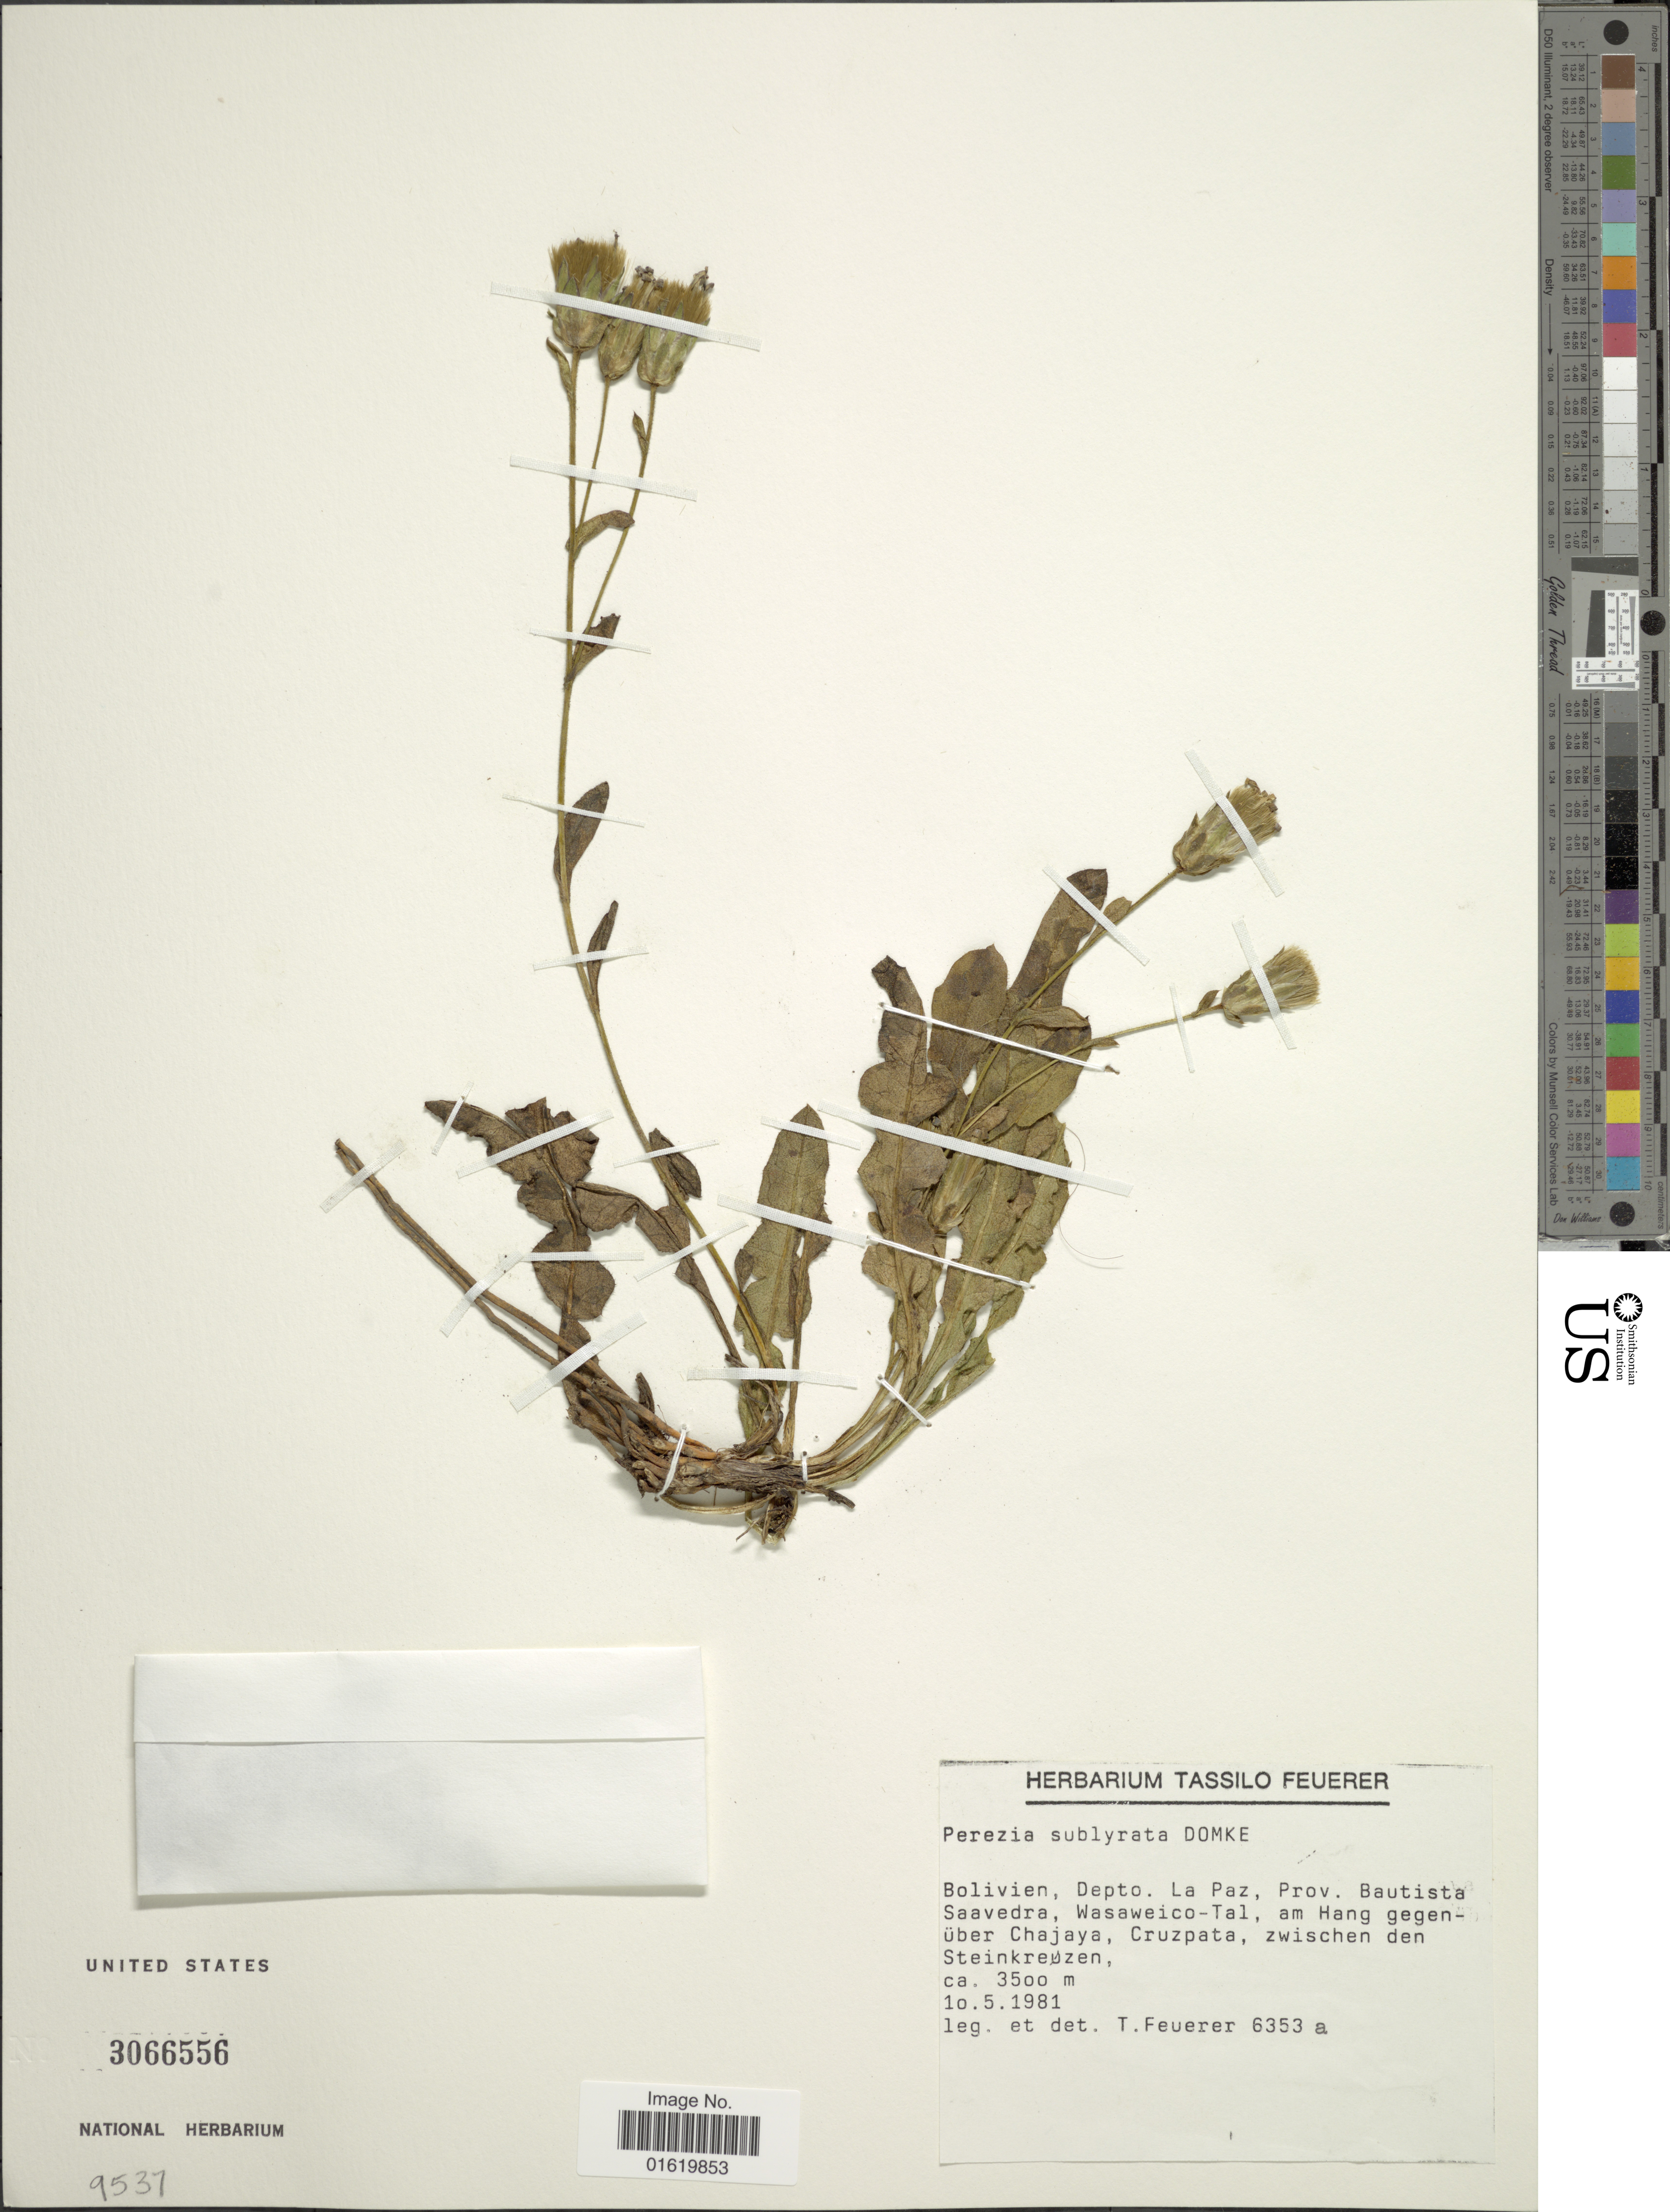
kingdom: Plantae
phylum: Tracheophyta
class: Magnoliopsida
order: Asterales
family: Asteraceae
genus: Perezia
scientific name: Perezia sublyrata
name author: Domke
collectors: T. Feuerer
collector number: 6353a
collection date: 1981-05-10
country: Bolivia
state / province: La Paz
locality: Bolivien, Depto. La Paz, Prov. Bautista Saavedra, Wasaweico-Tal, am Hang gegenüber Chajaya, Cruzpata, zwischen den Steinkreøzen.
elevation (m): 3500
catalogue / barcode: US 3066556